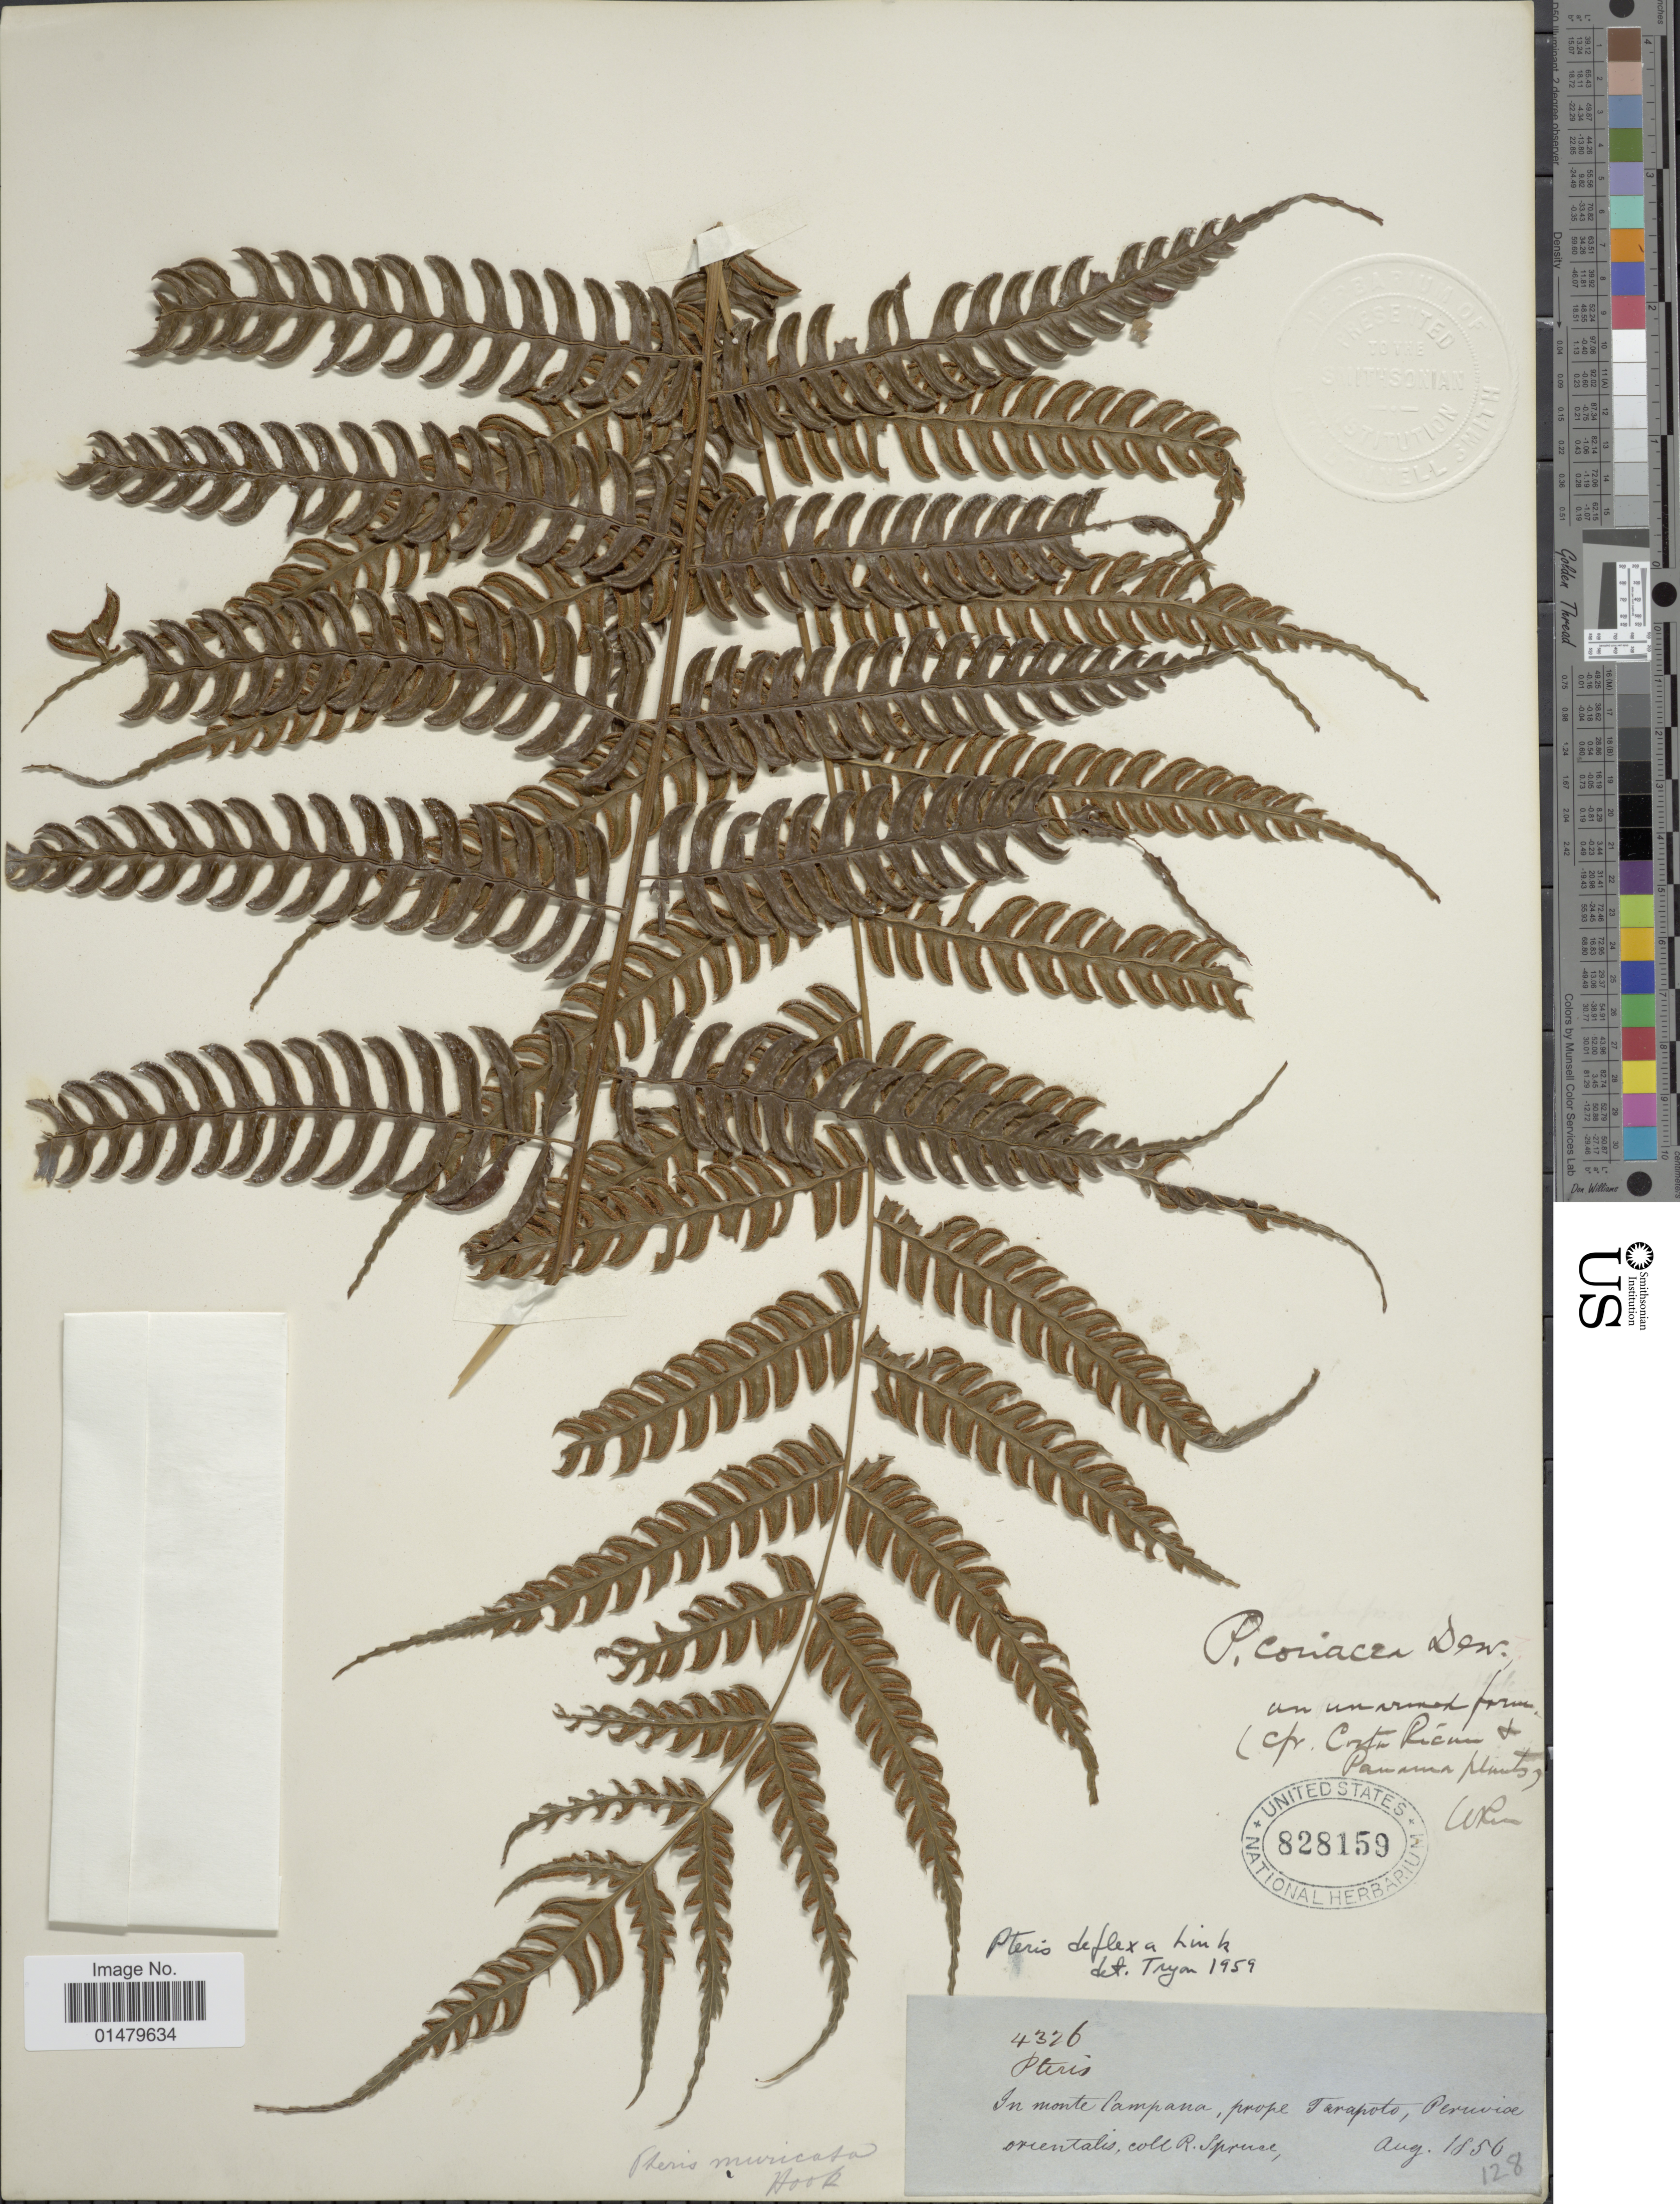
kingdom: Plantae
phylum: Tracheophyta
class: Polypodiopsida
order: Polypodiales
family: Pteridaceae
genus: Pteris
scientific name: Pteris muricata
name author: Rosenst.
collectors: R. Spruce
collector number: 4326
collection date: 1856-08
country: Peru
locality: In monte Campana, prope Tarapoto, Peruviae orientalis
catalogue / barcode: US 828159